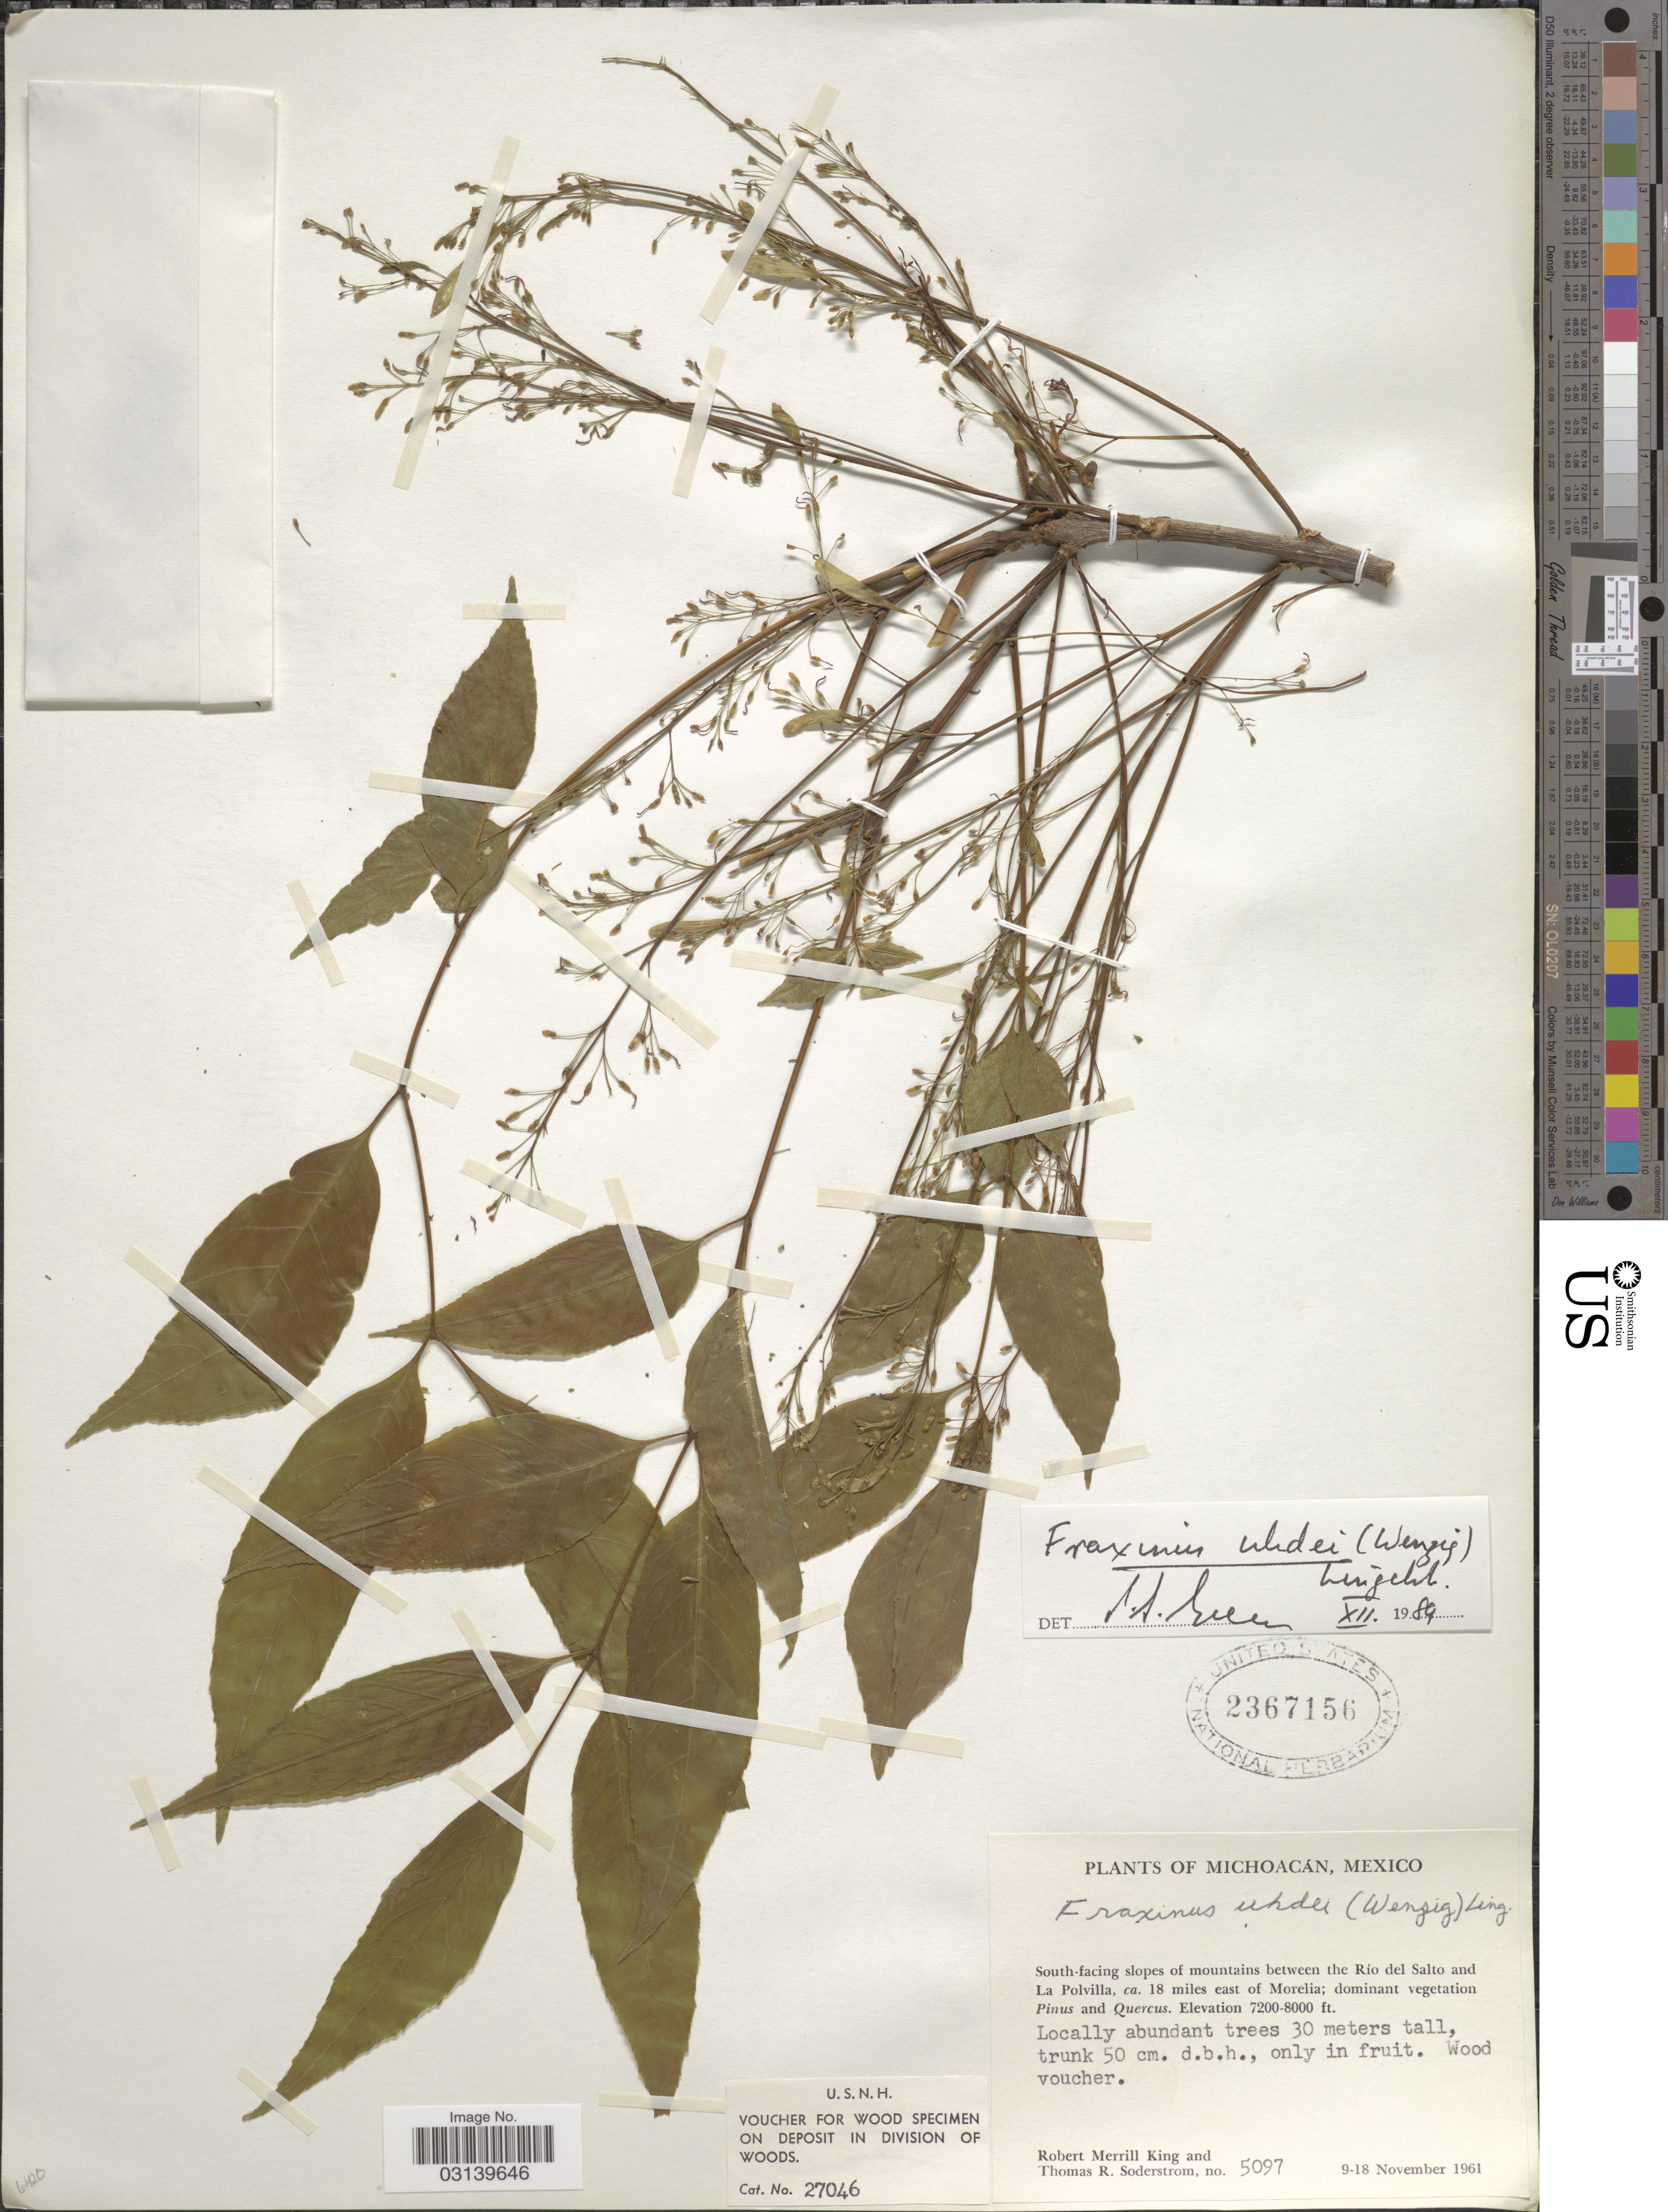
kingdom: Plantae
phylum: Tracheophyta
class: Magnoliopsida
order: Lamiales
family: Oleaceae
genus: Fraxinus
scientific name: Fraxinus uhdei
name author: (Wenz.) Lingelsh.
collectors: R. M. King & T. R. Soderstrom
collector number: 5097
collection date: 1961-11-09/1961-11-18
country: Mexico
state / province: Michoacán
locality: South-facing slopes of mountains between the Río del Salto and La Polvilla, ca. 18 miles east of Morelia.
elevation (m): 2195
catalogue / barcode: US 2367156